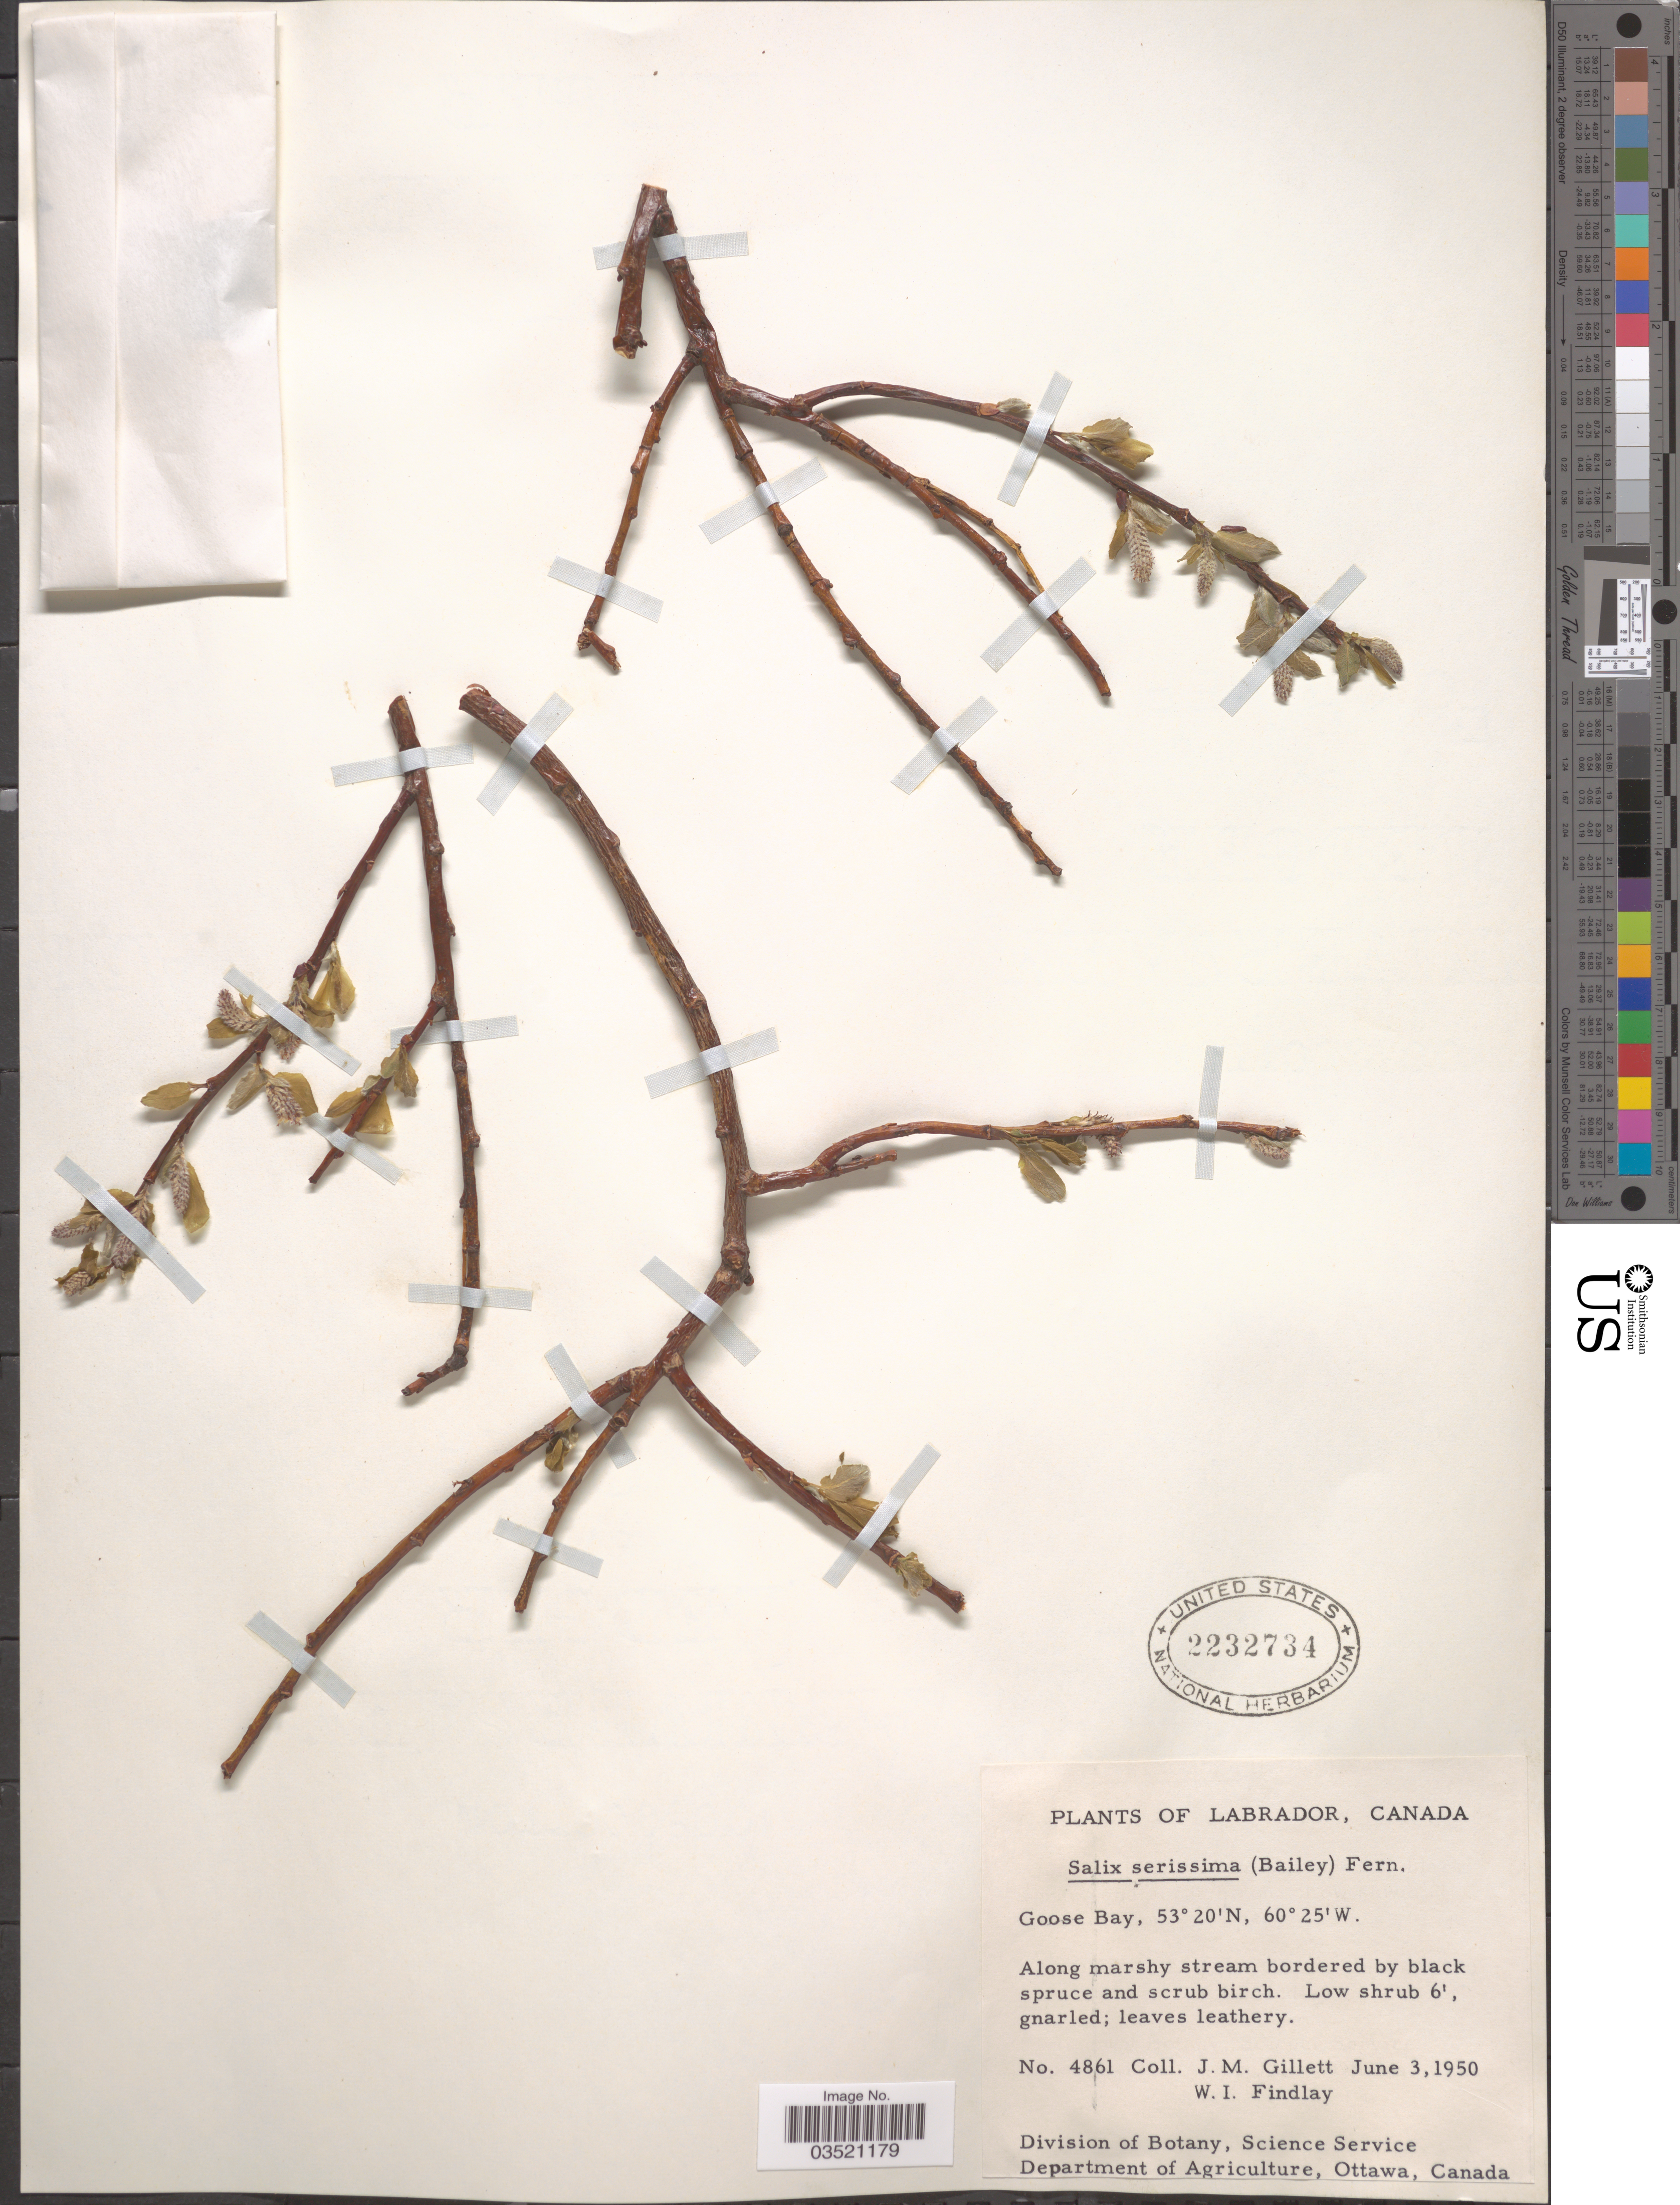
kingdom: Plantae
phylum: Tracheophyta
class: Magnoliopsida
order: Malpighiales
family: Salicaceae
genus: Salix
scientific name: Salix serissima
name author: (L.H. Bailey) Fernald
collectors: J. M. Gillett & W. Findlay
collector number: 4861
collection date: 1950-06-03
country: Canada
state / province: Newfoundland and Labrador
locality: Labrador. Goose Bay.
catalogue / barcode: US 2232734